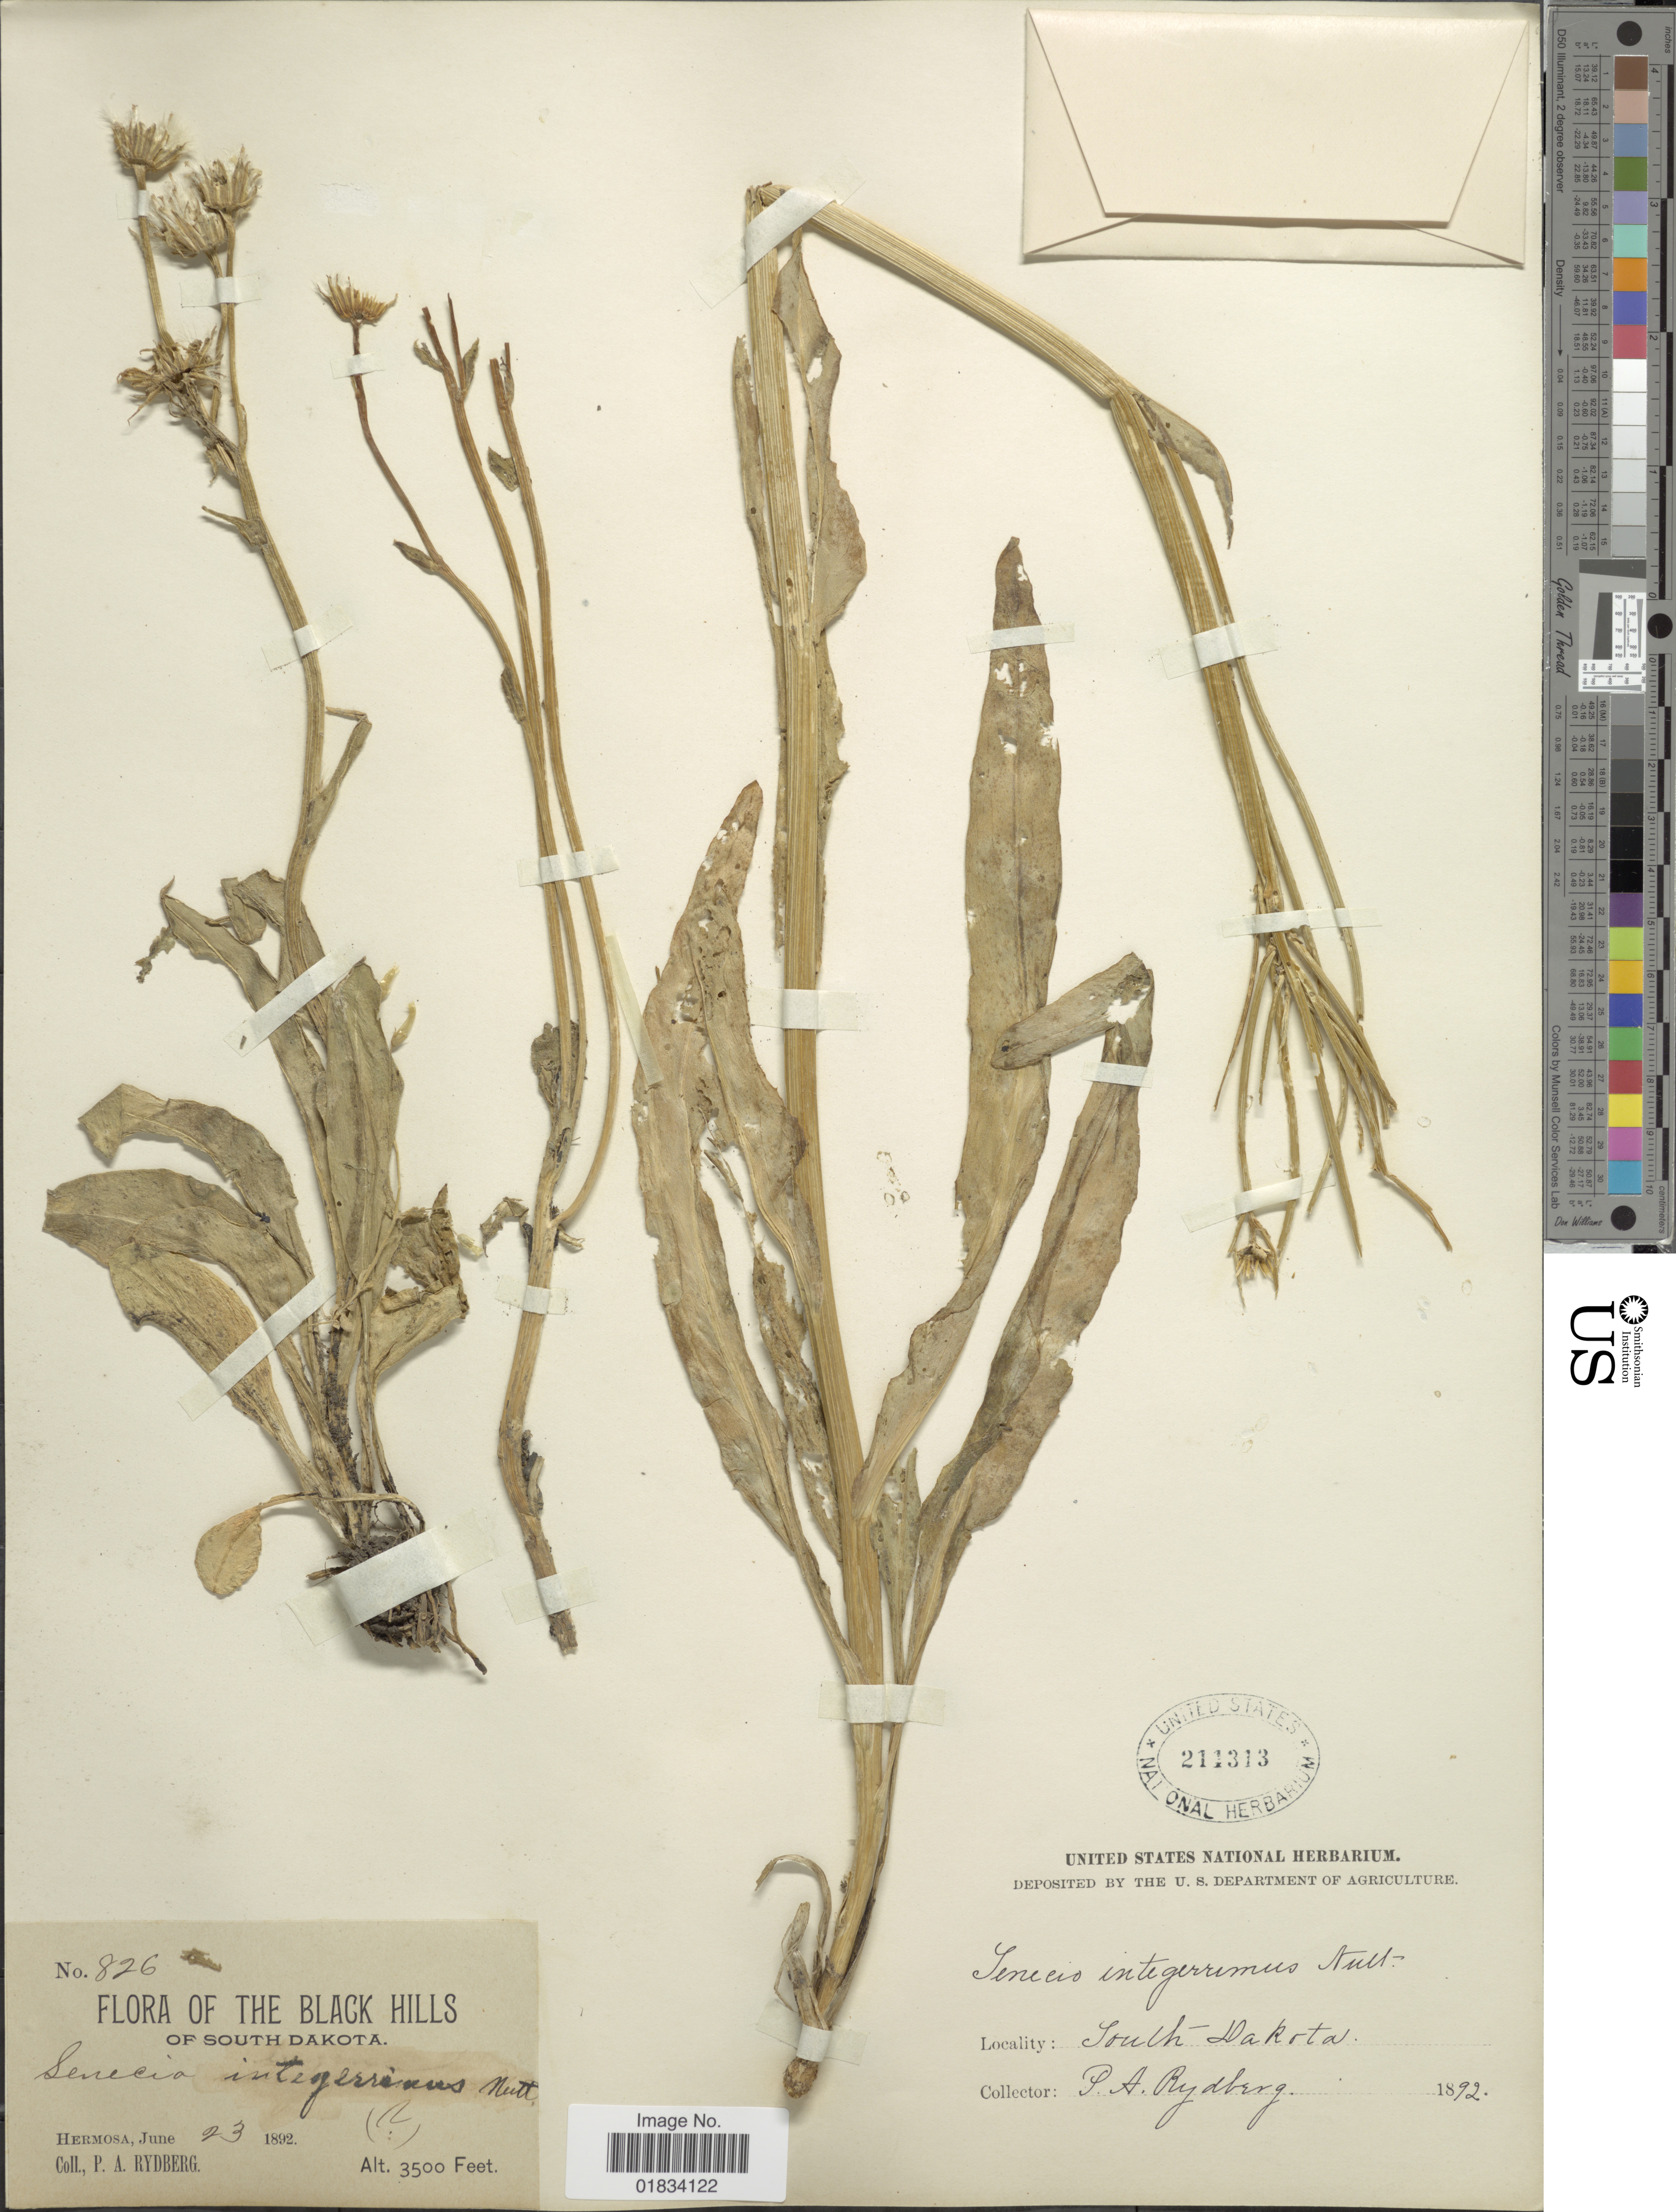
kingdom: Plantae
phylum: Tracheophyta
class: Magnoliopsida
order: Asterales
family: Asteraceae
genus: Senecio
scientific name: Senecio integerrimus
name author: Nutt.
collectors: P. A. Rydberg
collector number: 826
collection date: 1892-06-23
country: United States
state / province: South Dakota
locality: Black Hills, Hermosa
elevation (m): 1067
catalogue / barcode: US 211313